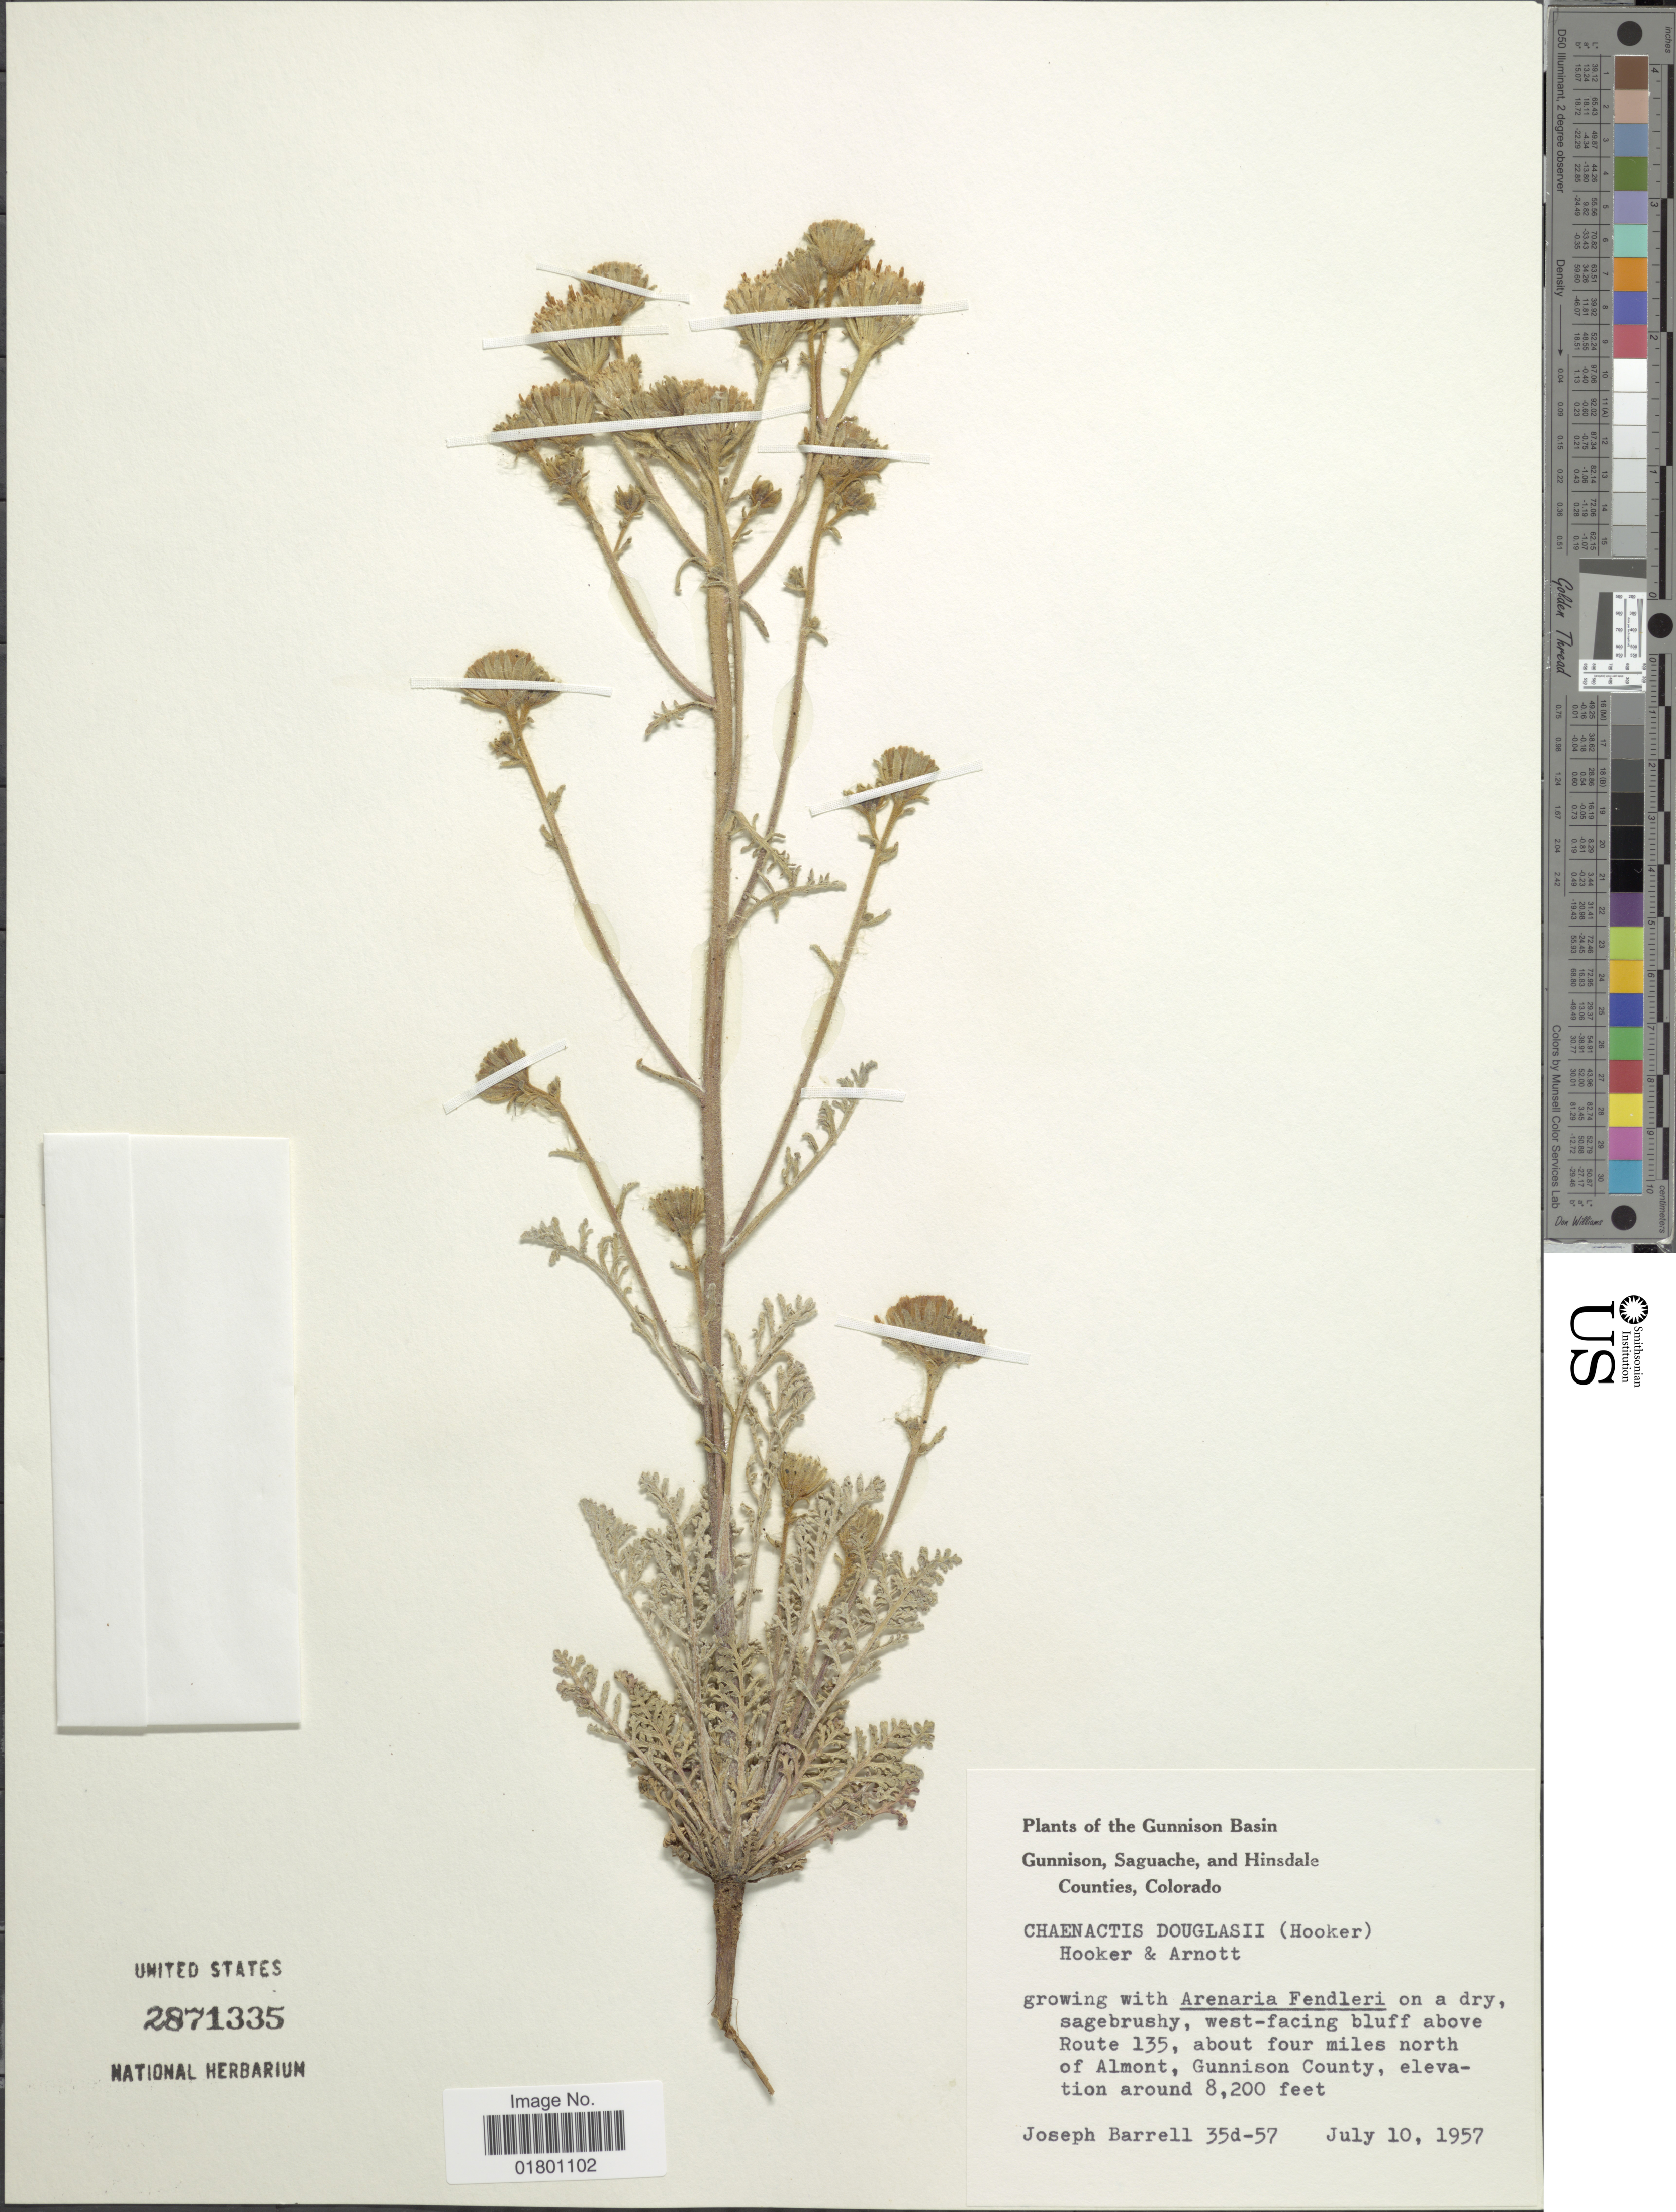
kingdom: Plantae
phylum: Tracheophyta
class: Magnoliopsida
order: Asterales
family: Asteraceae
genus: Chaenactis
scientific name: Chaenactis douglasii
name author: Hook. & Arn.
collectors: J. Barrell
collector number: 35d-57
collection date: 1957-07-10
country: United States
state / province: Colorado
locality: Gunnison Basin, Gunnison, Saguache, and Hinsdale Counties, on a dry, sagebrushy, west-facing bluff above Route 135, about four miles north of Almont, Gunnison County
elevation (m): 2499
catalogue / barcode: US 2871335